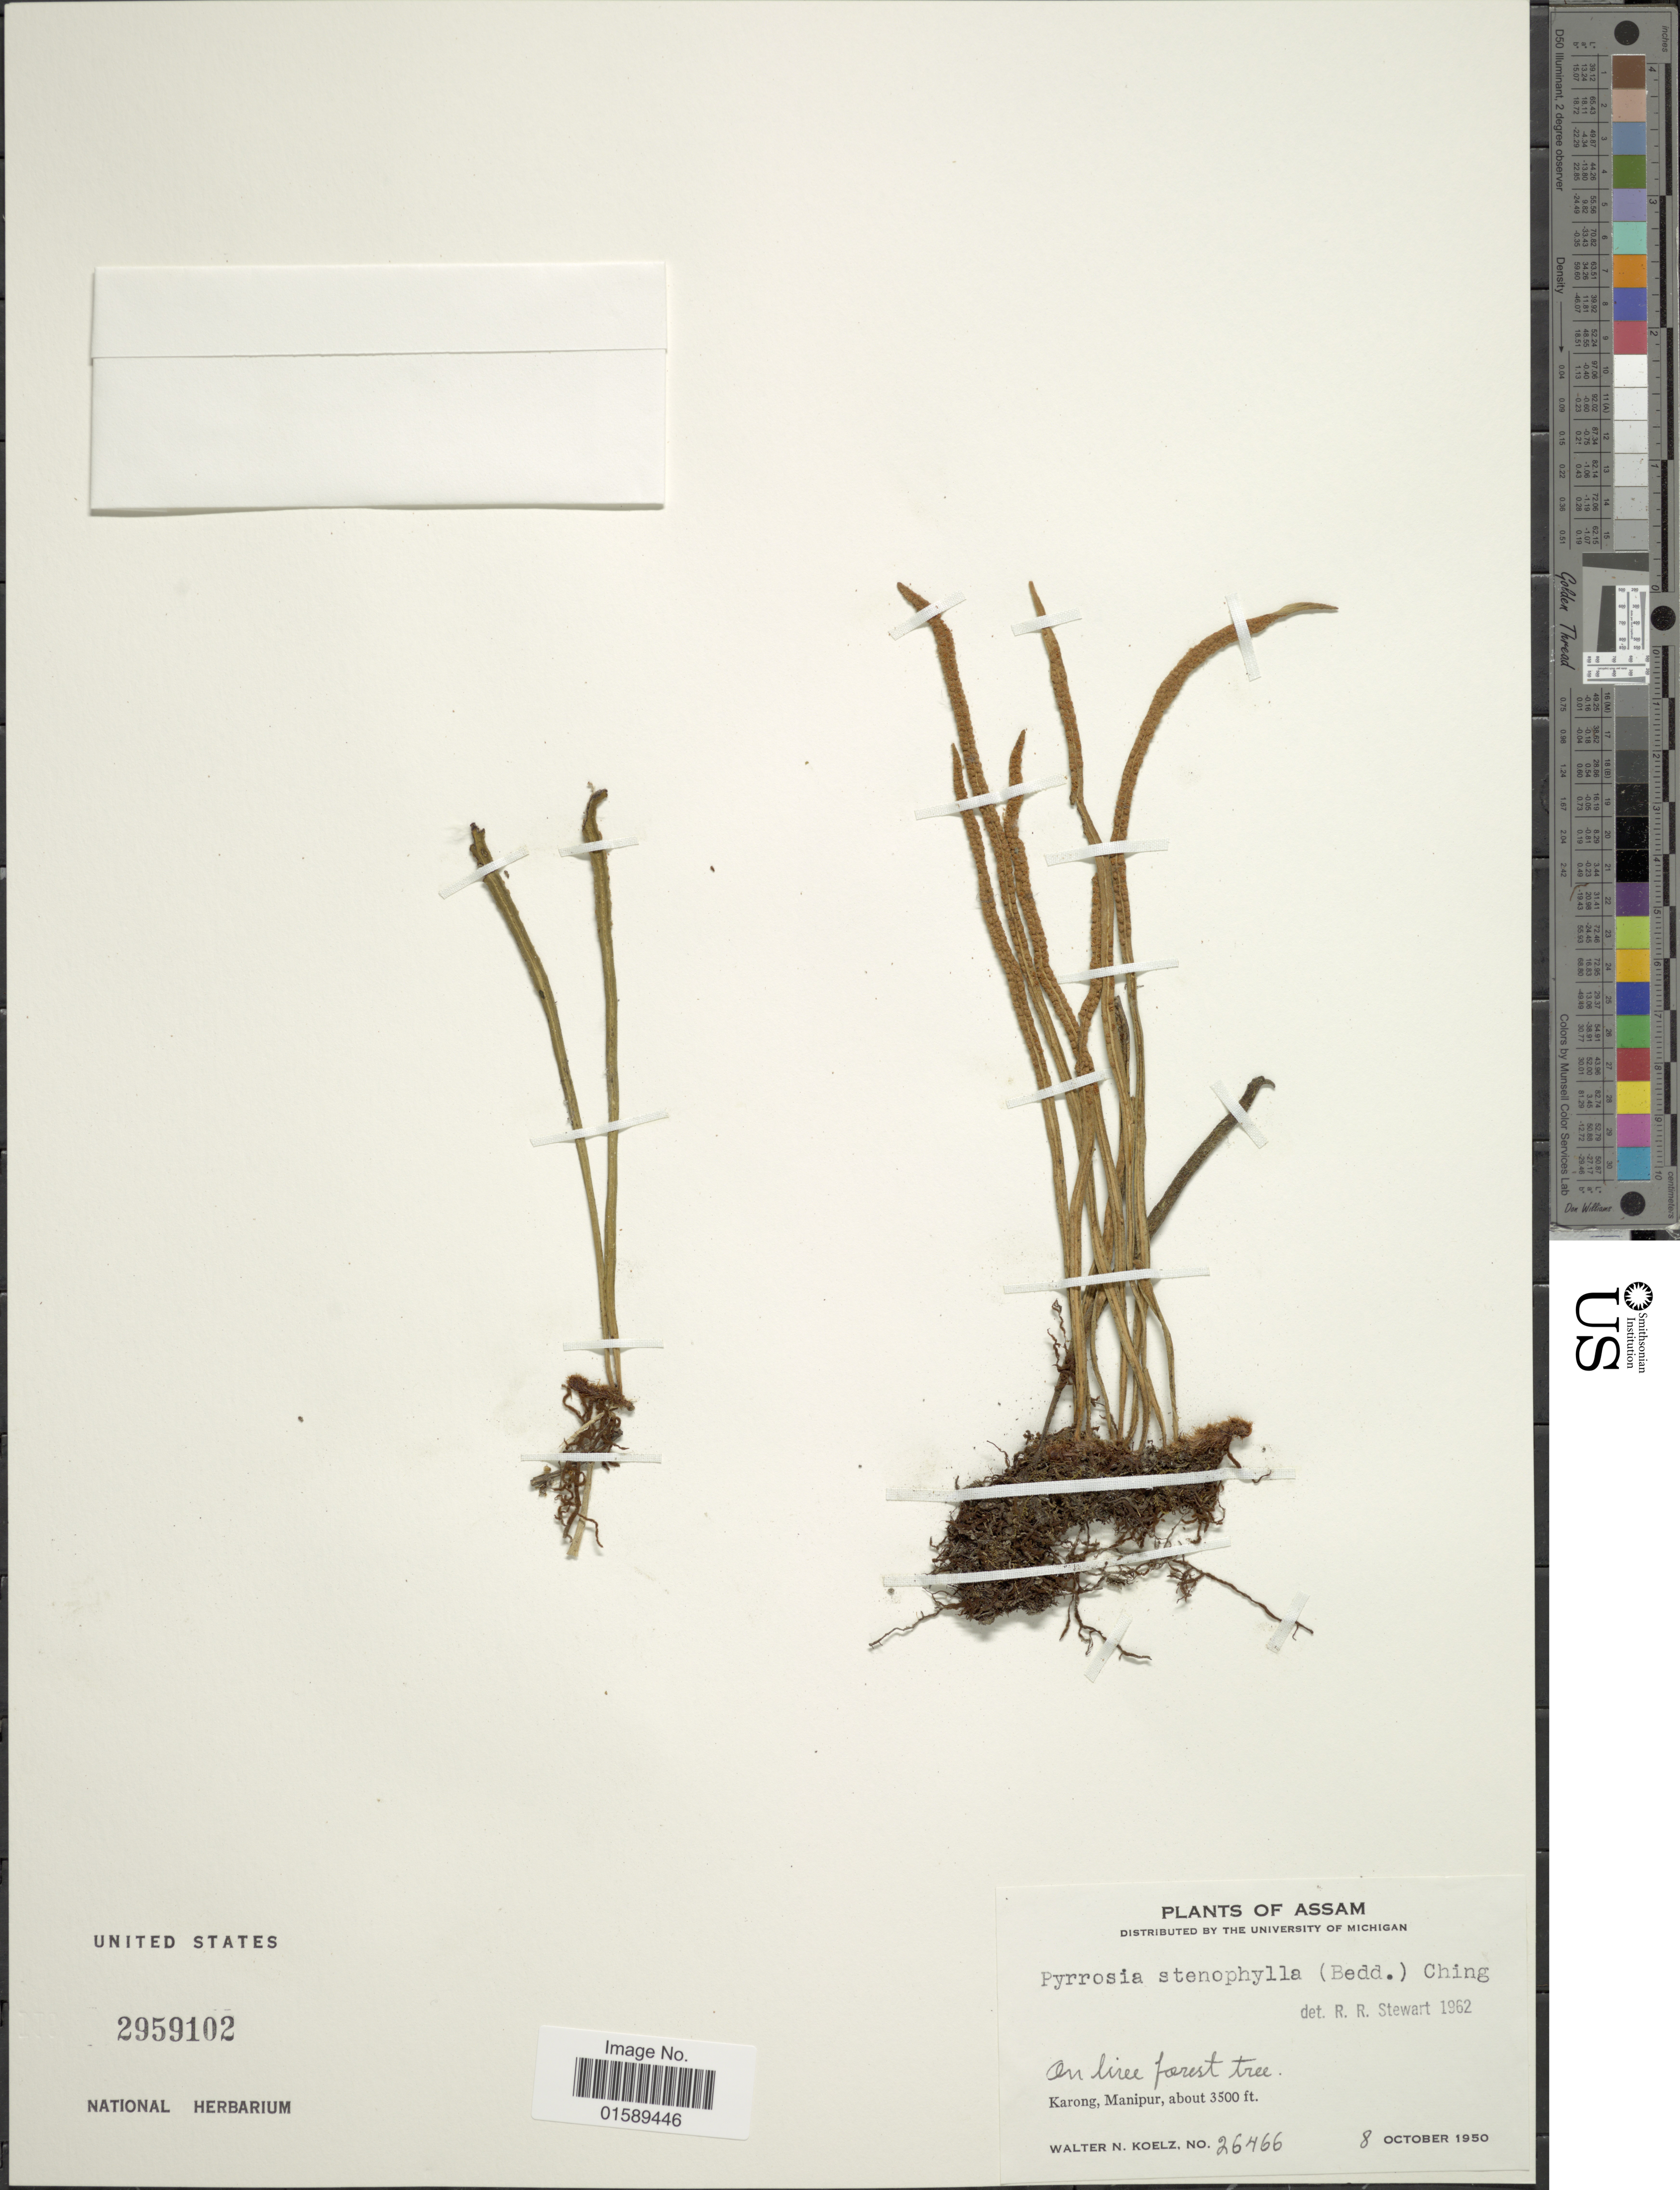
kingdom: Plantae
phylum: Tracheophyta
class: Polypodiopsida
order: Polypodiales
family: Polypodiaceae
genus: Pyrrosia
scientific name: Pyrrosia stenophylla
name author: (Bedd.) Ching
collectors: W. N. Koelz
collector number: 26466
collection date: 1950-10-08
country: India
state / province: Manipur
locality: Assam, Karong, Manipur.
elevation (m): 1067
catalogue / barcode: US 2959102